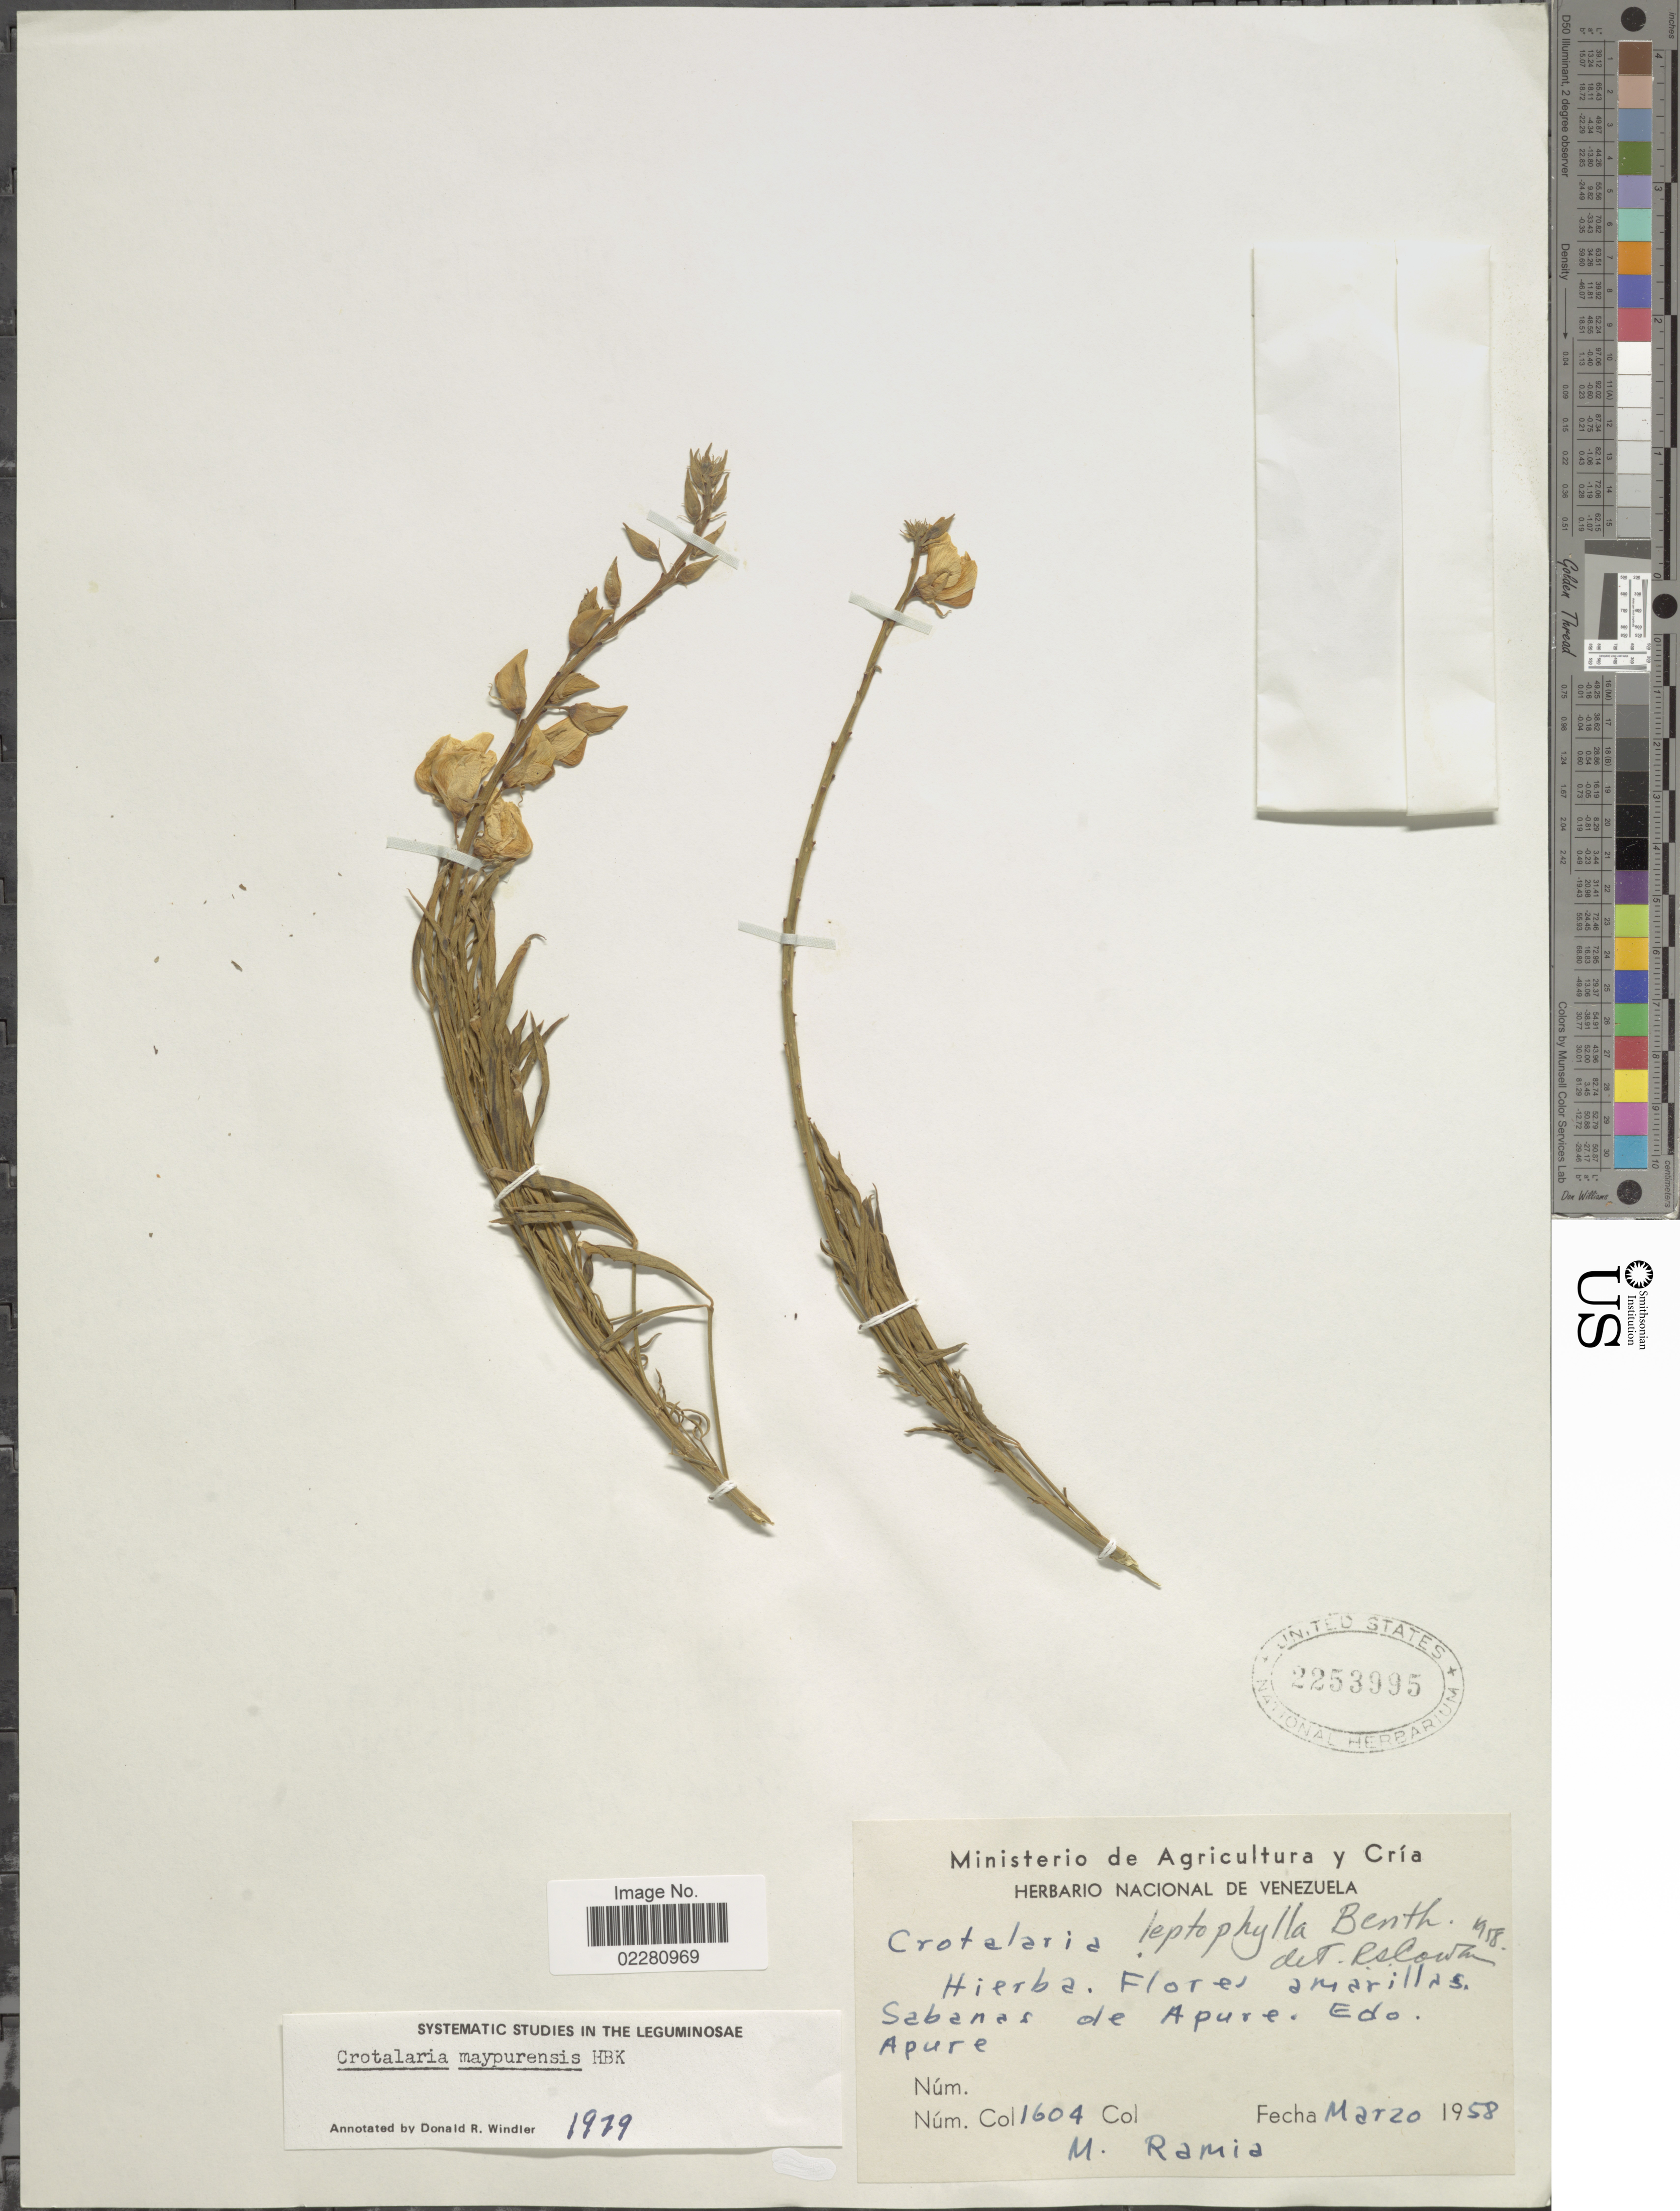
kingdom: Plantae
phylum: Tracheophyta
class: Magnoliopsida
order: Fabales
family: Fabaceae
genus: Crotalaria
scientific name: Crotalaria maypurensis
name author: Kunth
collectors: M. Ramia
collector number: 1604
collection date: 1958-03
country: Venezuela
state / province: Apure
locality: Sabanas de Apure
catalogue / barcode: US 2253995